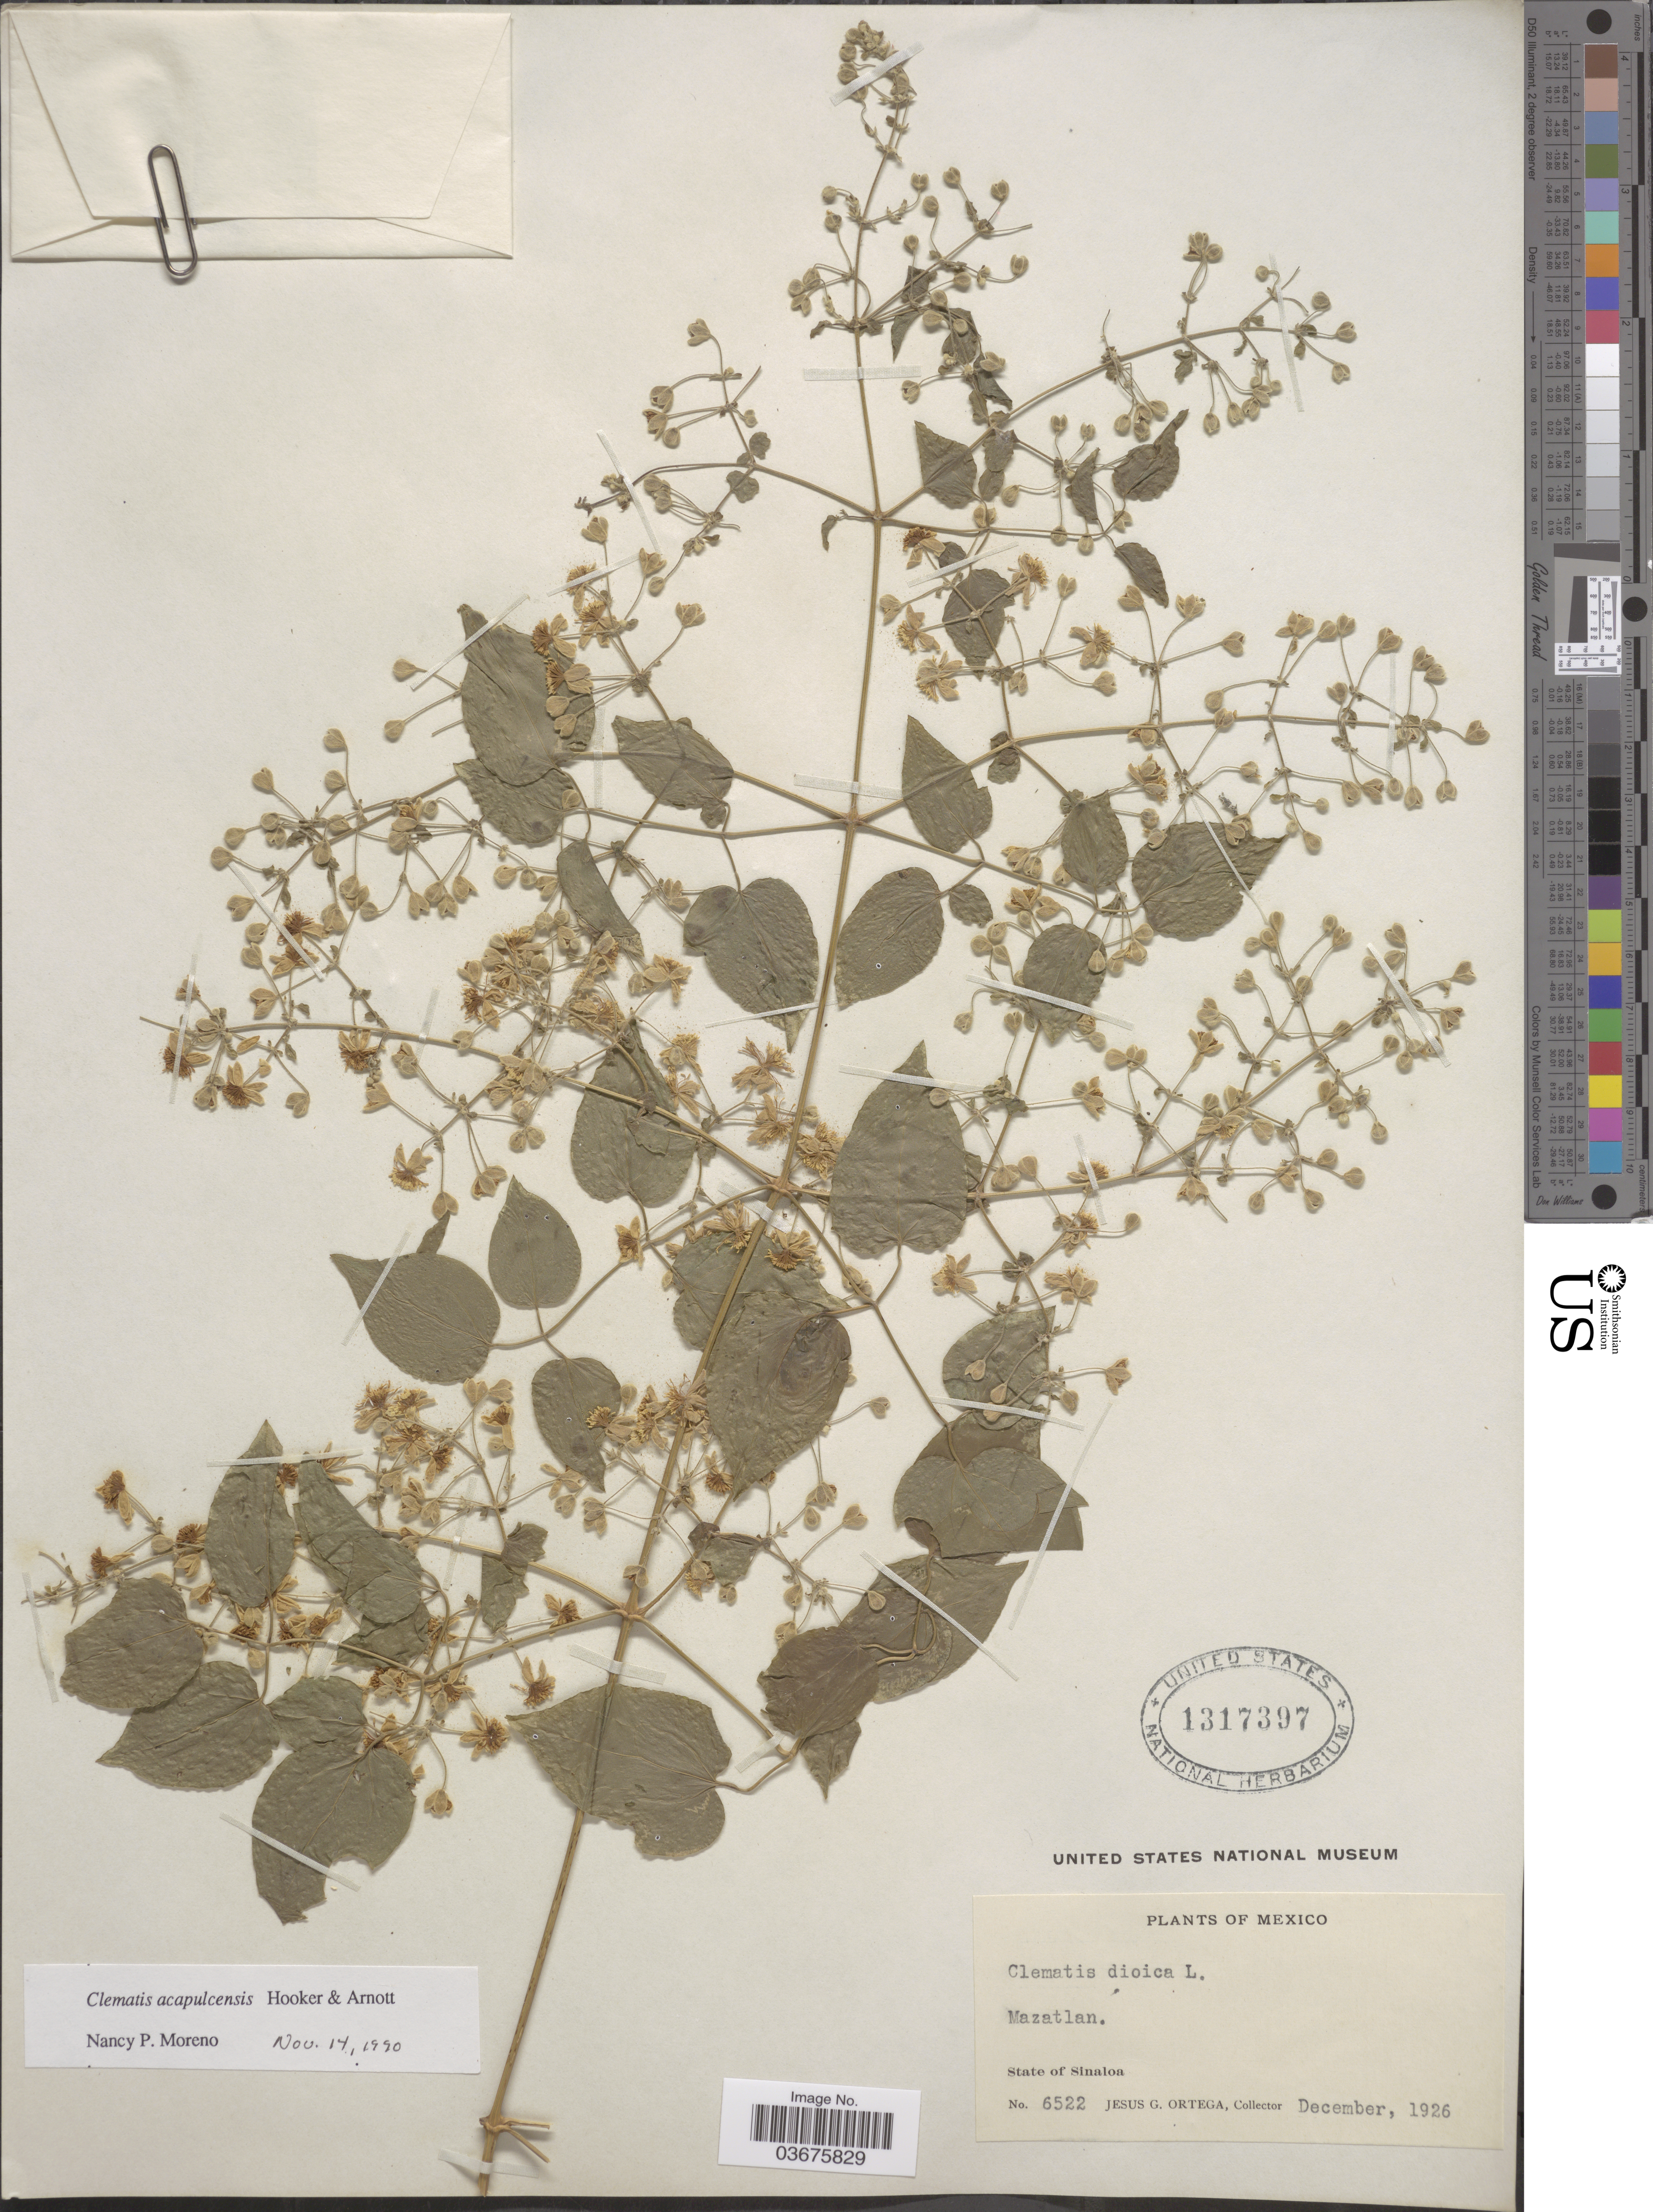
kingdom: Plantae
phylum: Tracheophyta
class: Magnoliopsida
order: Ranunculales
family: Ranunculaceae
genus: Clematis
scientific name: Clematis acapulcensis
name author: Hook. & Arn.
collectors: J. Ortega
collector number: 6522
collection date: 1926-12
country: Mexico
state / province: Sinaloa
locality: Mazatlan.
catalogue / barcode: US 1317397